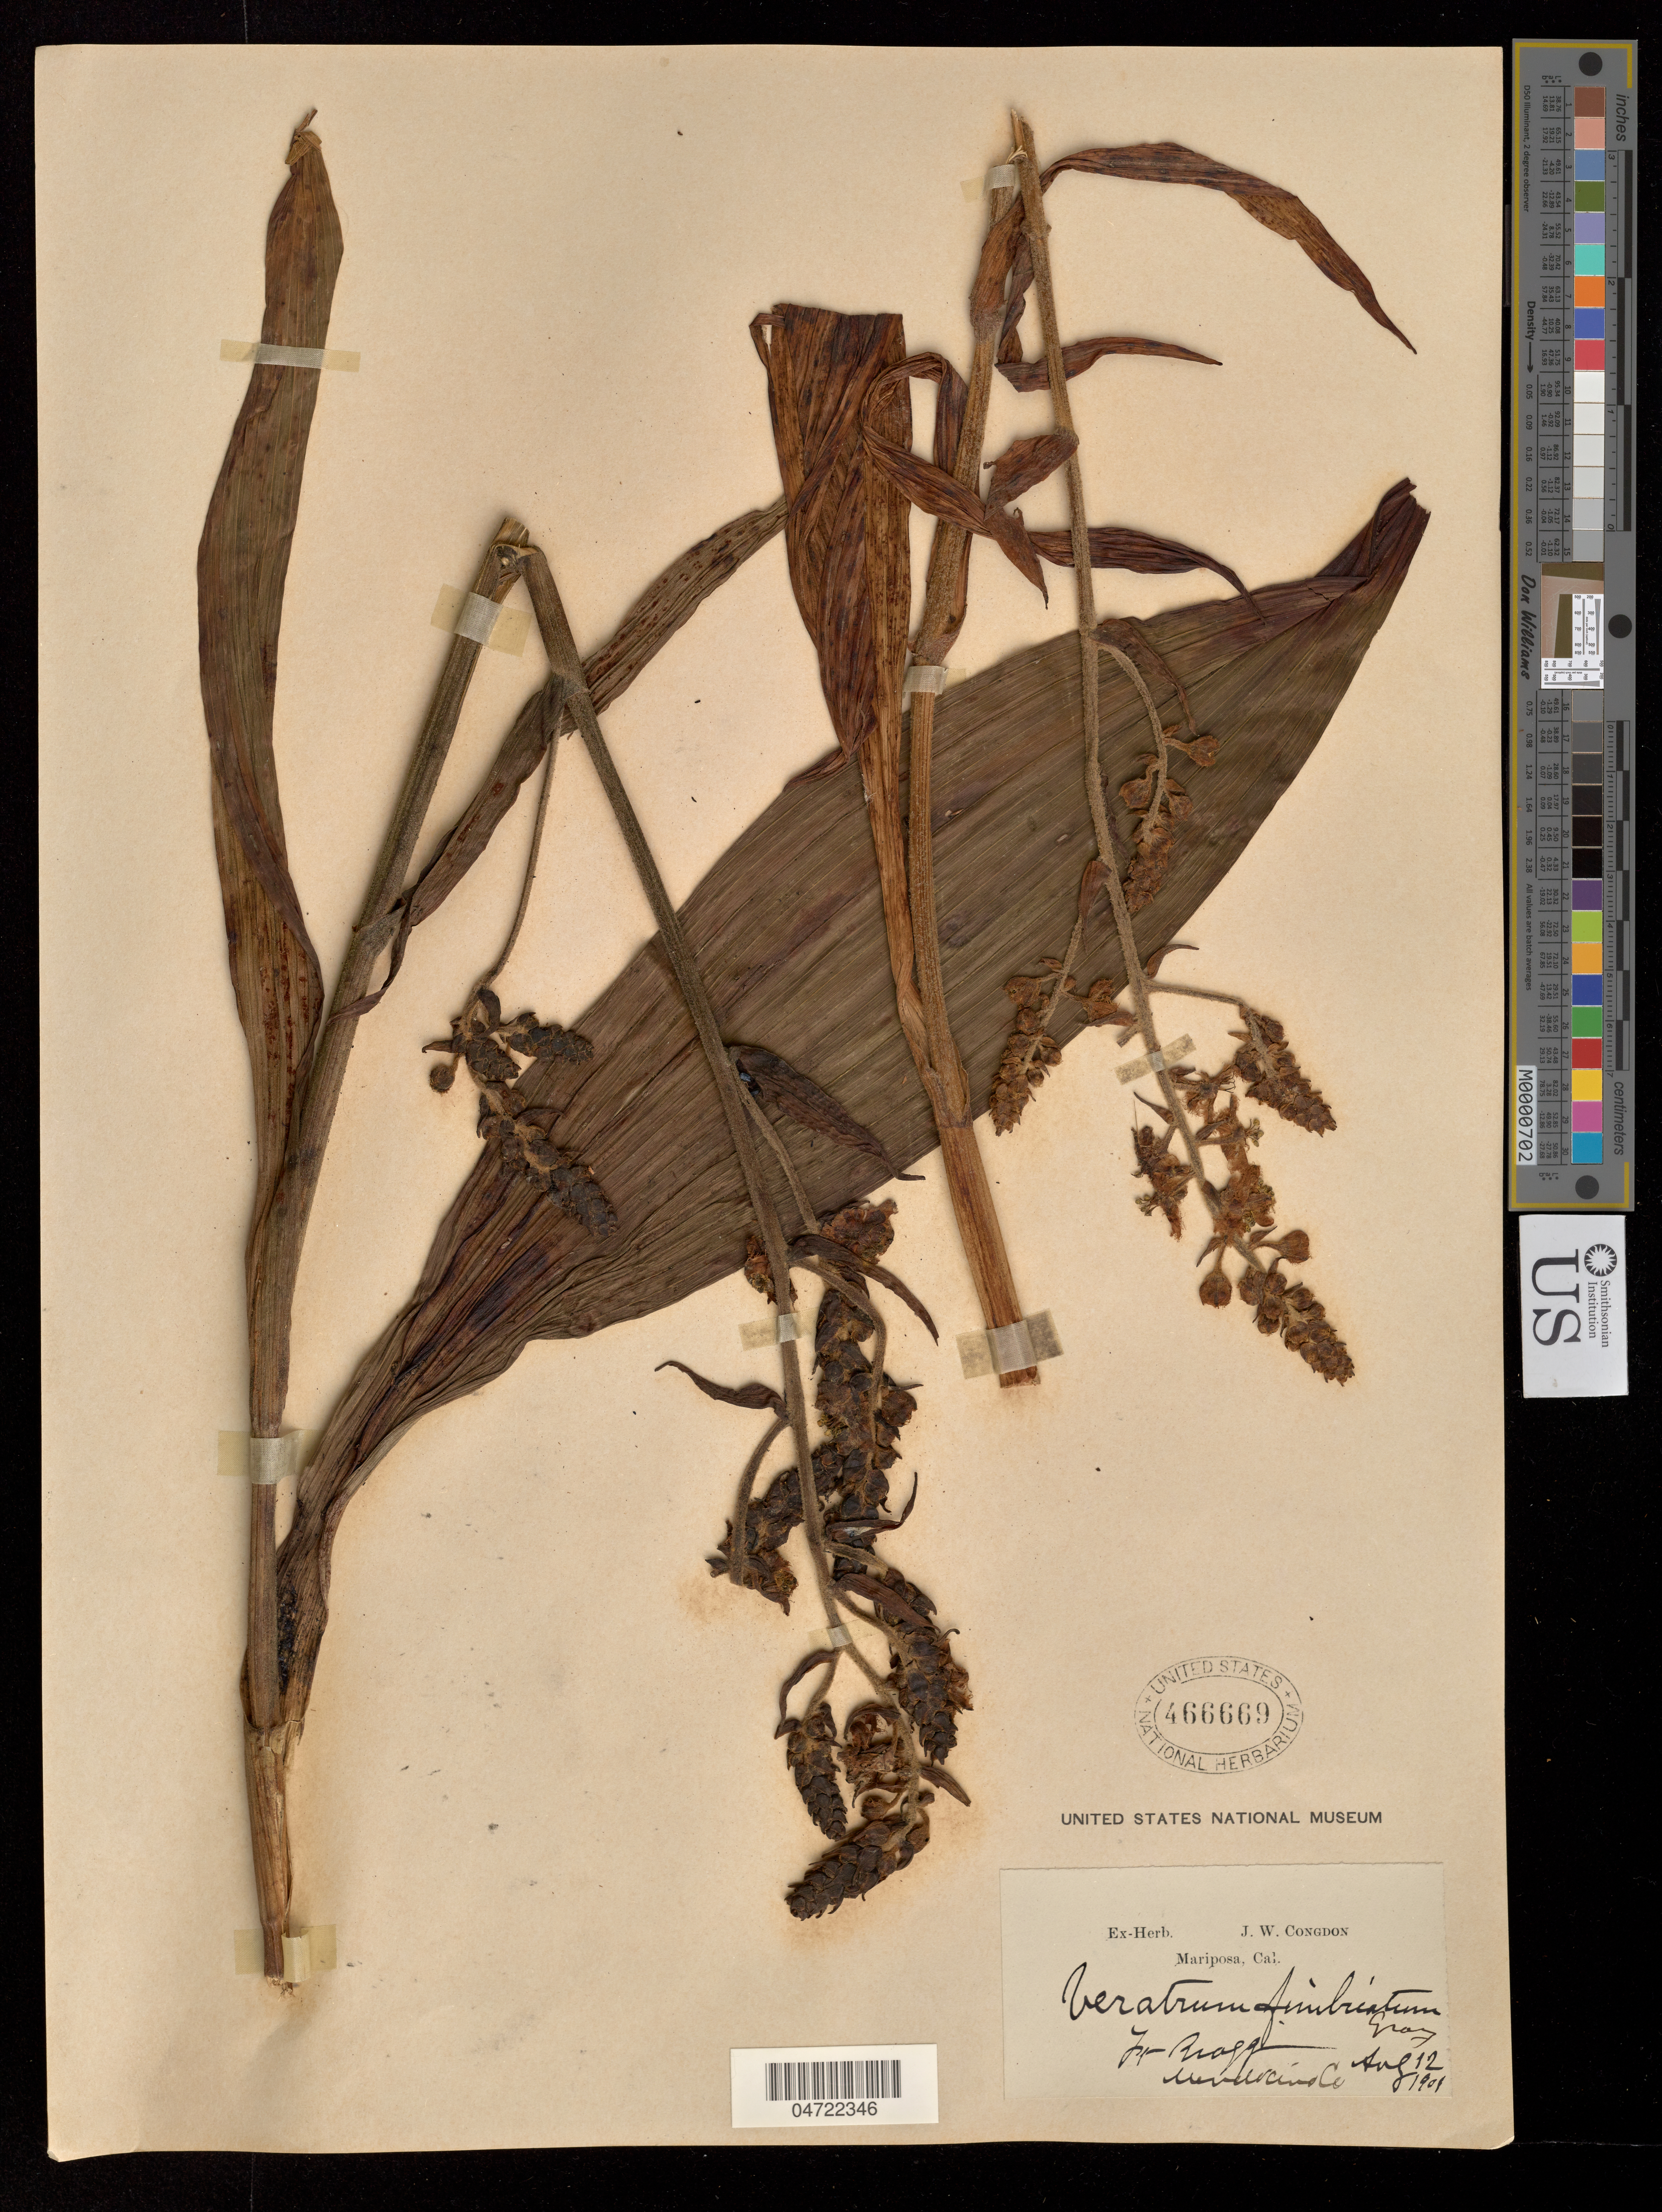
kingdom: Plantae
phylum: Tracheophyta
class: Liliopsida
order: Liliales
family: Melanthiaceae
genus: Veratrum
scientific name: Veratrum fimbriatum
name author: A. Gray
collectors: J. W. Congdon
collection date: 1901-08-12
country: United States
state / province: California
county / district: Mendocino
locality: Ft Bragg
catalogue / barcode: US 466669